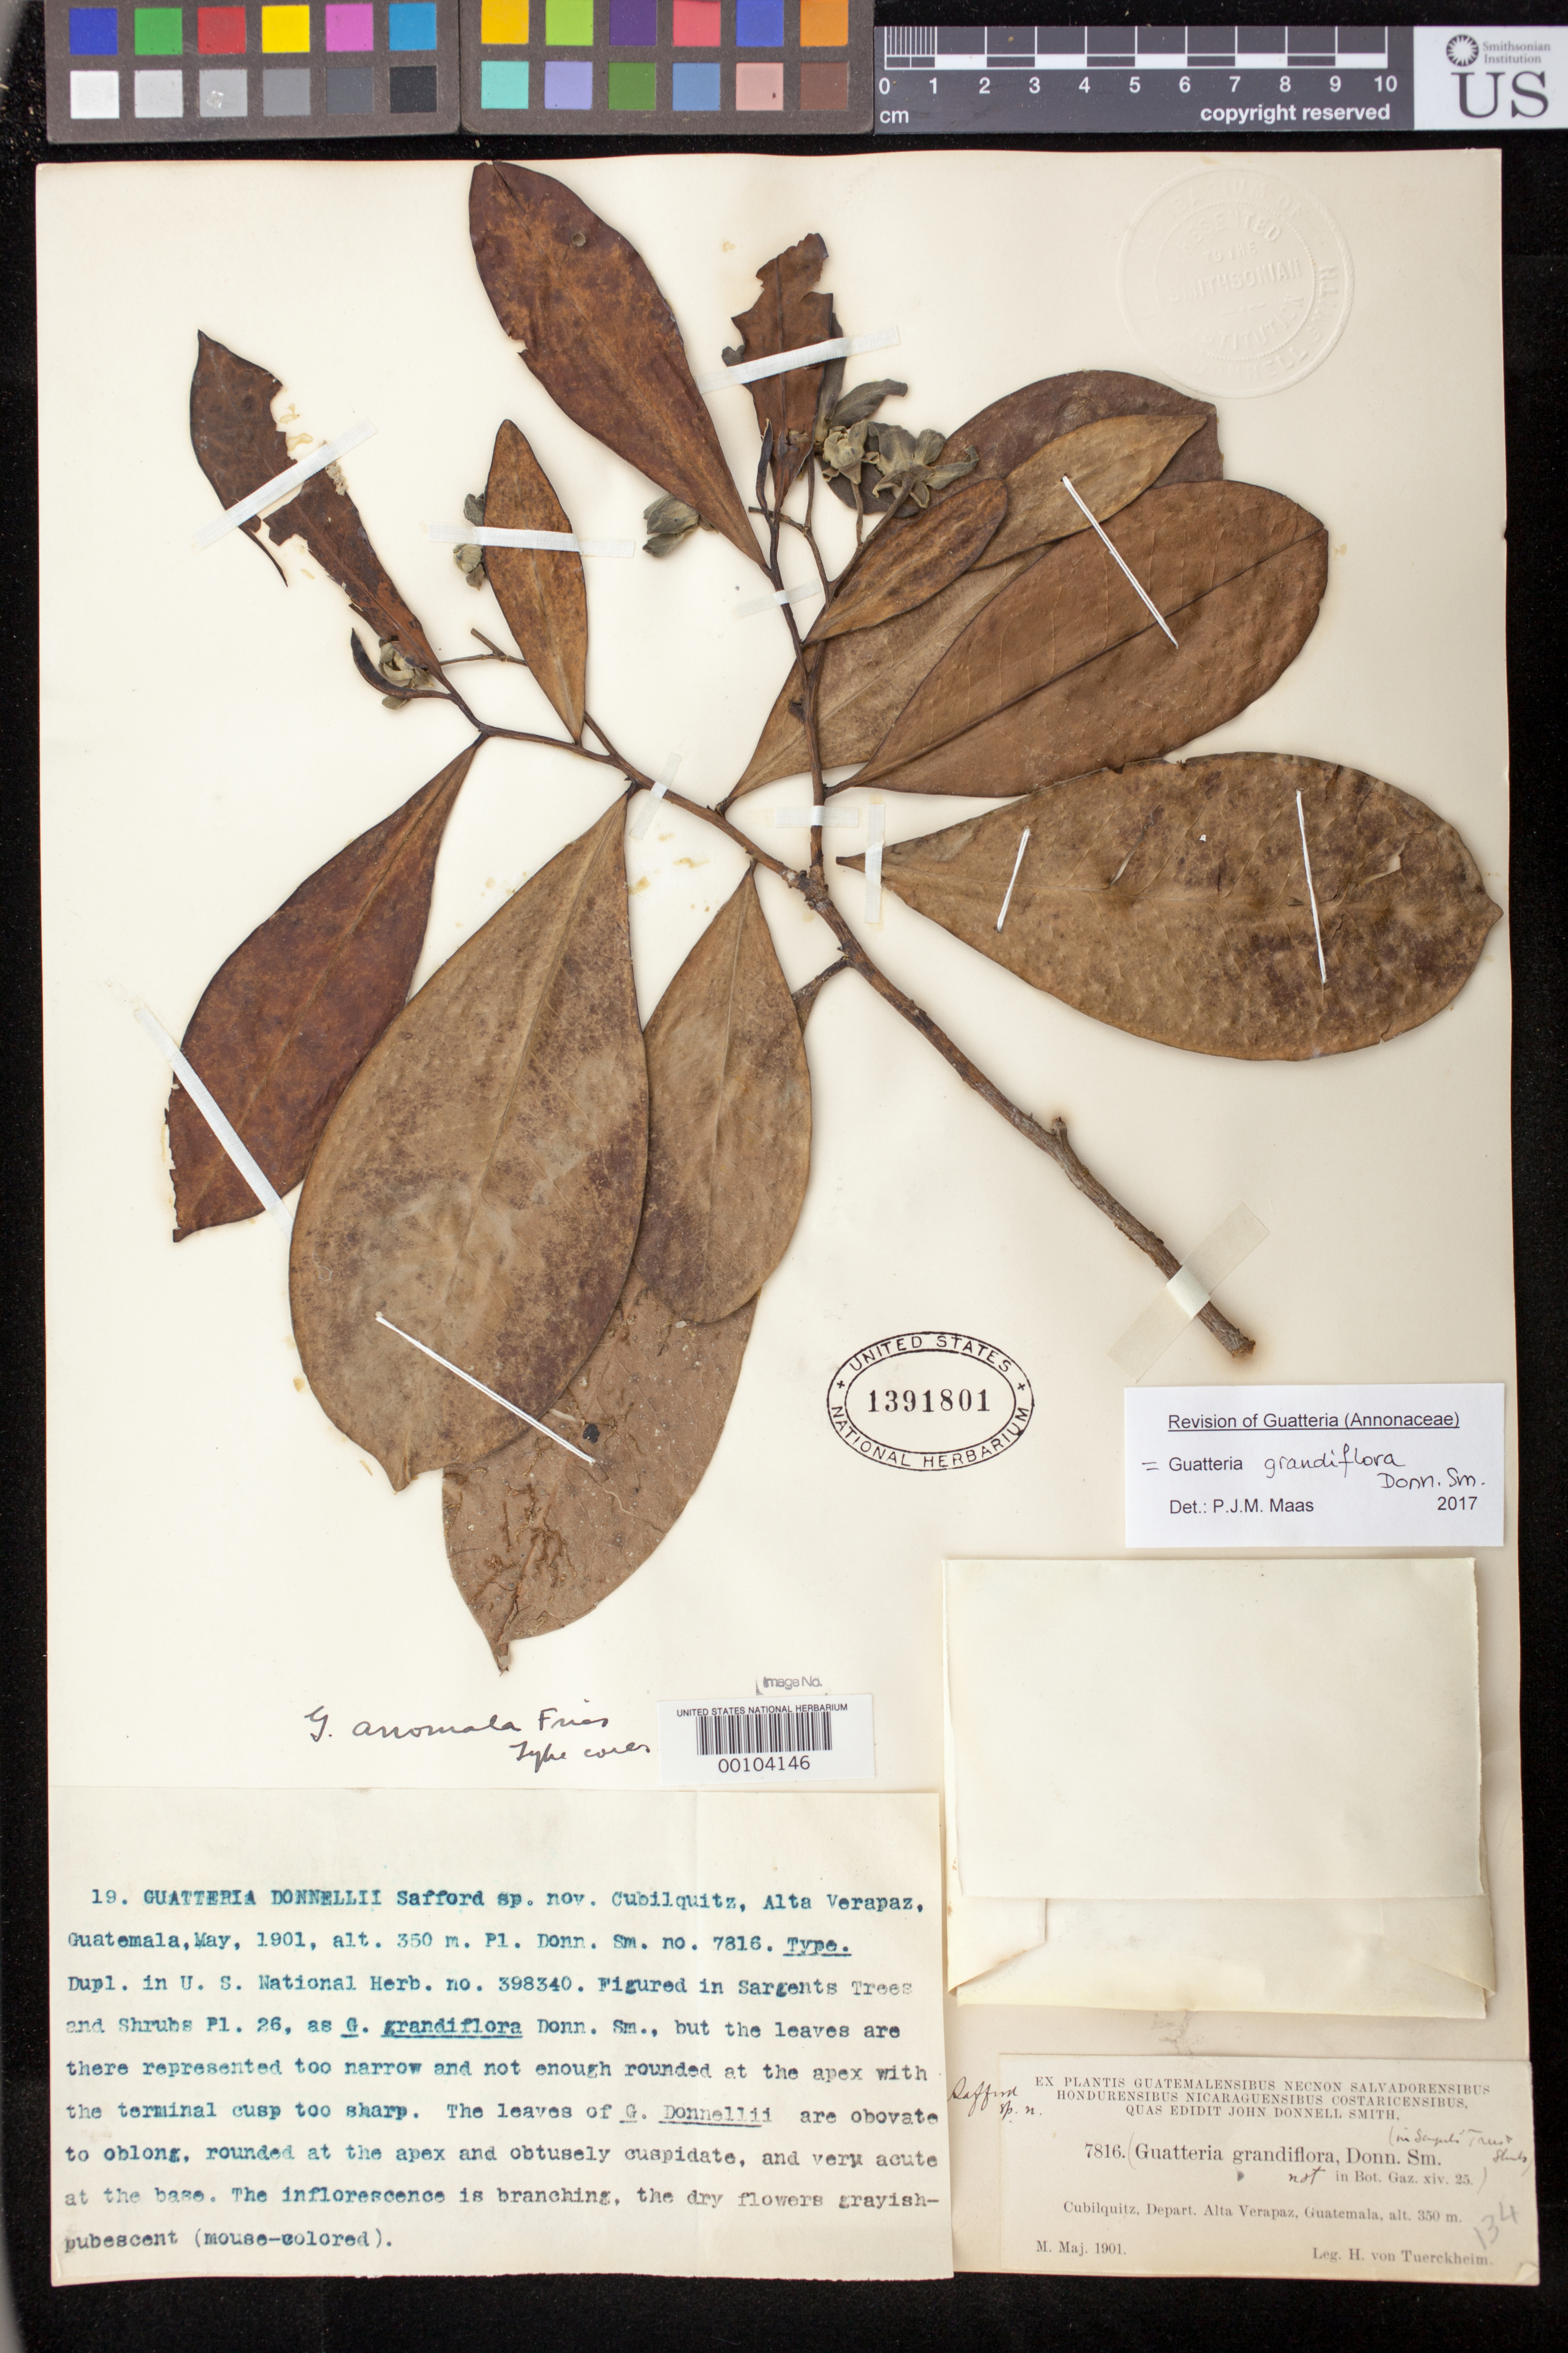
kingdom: Plantae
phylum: Tracheophyta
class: Magnoliopsida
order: Magnoliales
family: Annonaceae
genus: Guatteria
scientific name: Guatteria anomala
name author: R.E. Fr.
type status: Isotype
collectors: H. von Türckheim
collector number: J.D.S. 7816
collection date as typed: May 1901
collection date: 1901-05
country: Guatemala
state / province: Alta Verapaz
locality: Cubilquitz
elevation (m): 350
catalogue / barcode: US 1391801